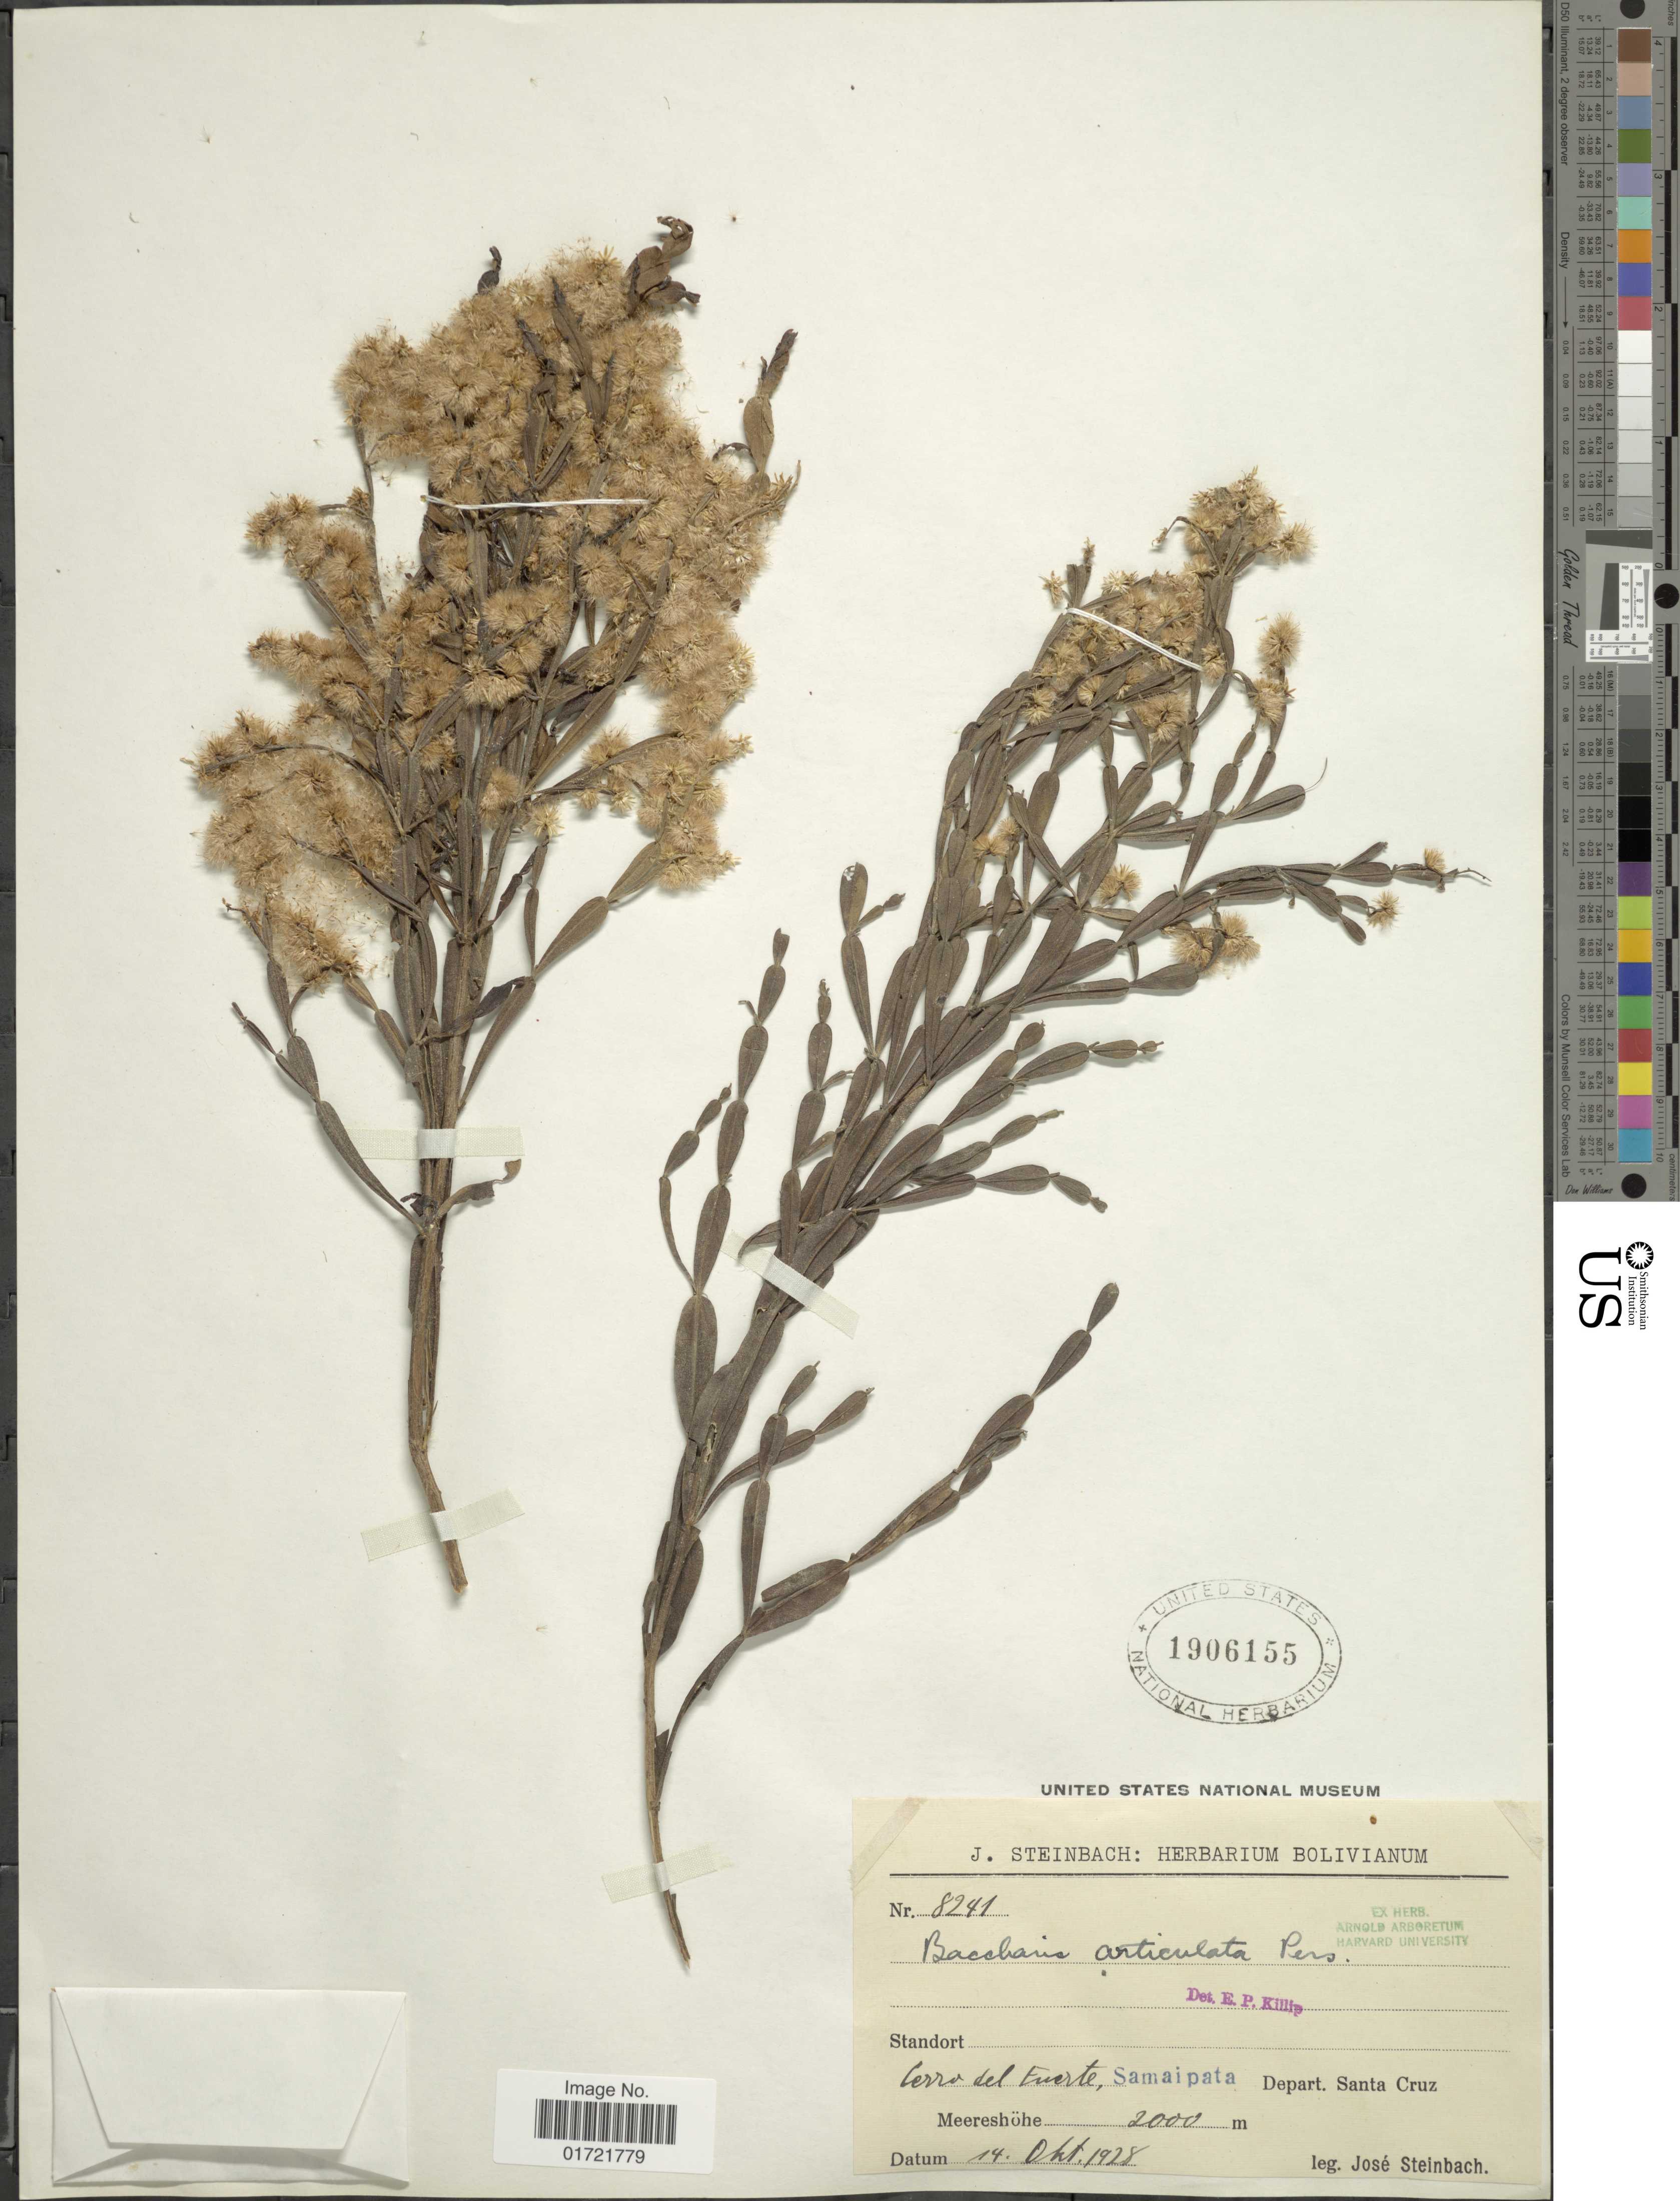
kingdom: Plantae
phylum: Tracheophyta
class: Magnoliopsida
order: Asterales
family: Asteraceae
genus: Baccharis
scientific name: Baccharis articulata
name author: (Lam.) Pers.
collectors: J. Steinbach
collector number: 8241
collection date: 1928-10-14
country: Bolivia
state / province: Santa Cruz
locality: Cerro del Fuerte, Samaipata, departk. Santa Cruz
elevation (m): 2000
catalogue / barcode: US 1906155